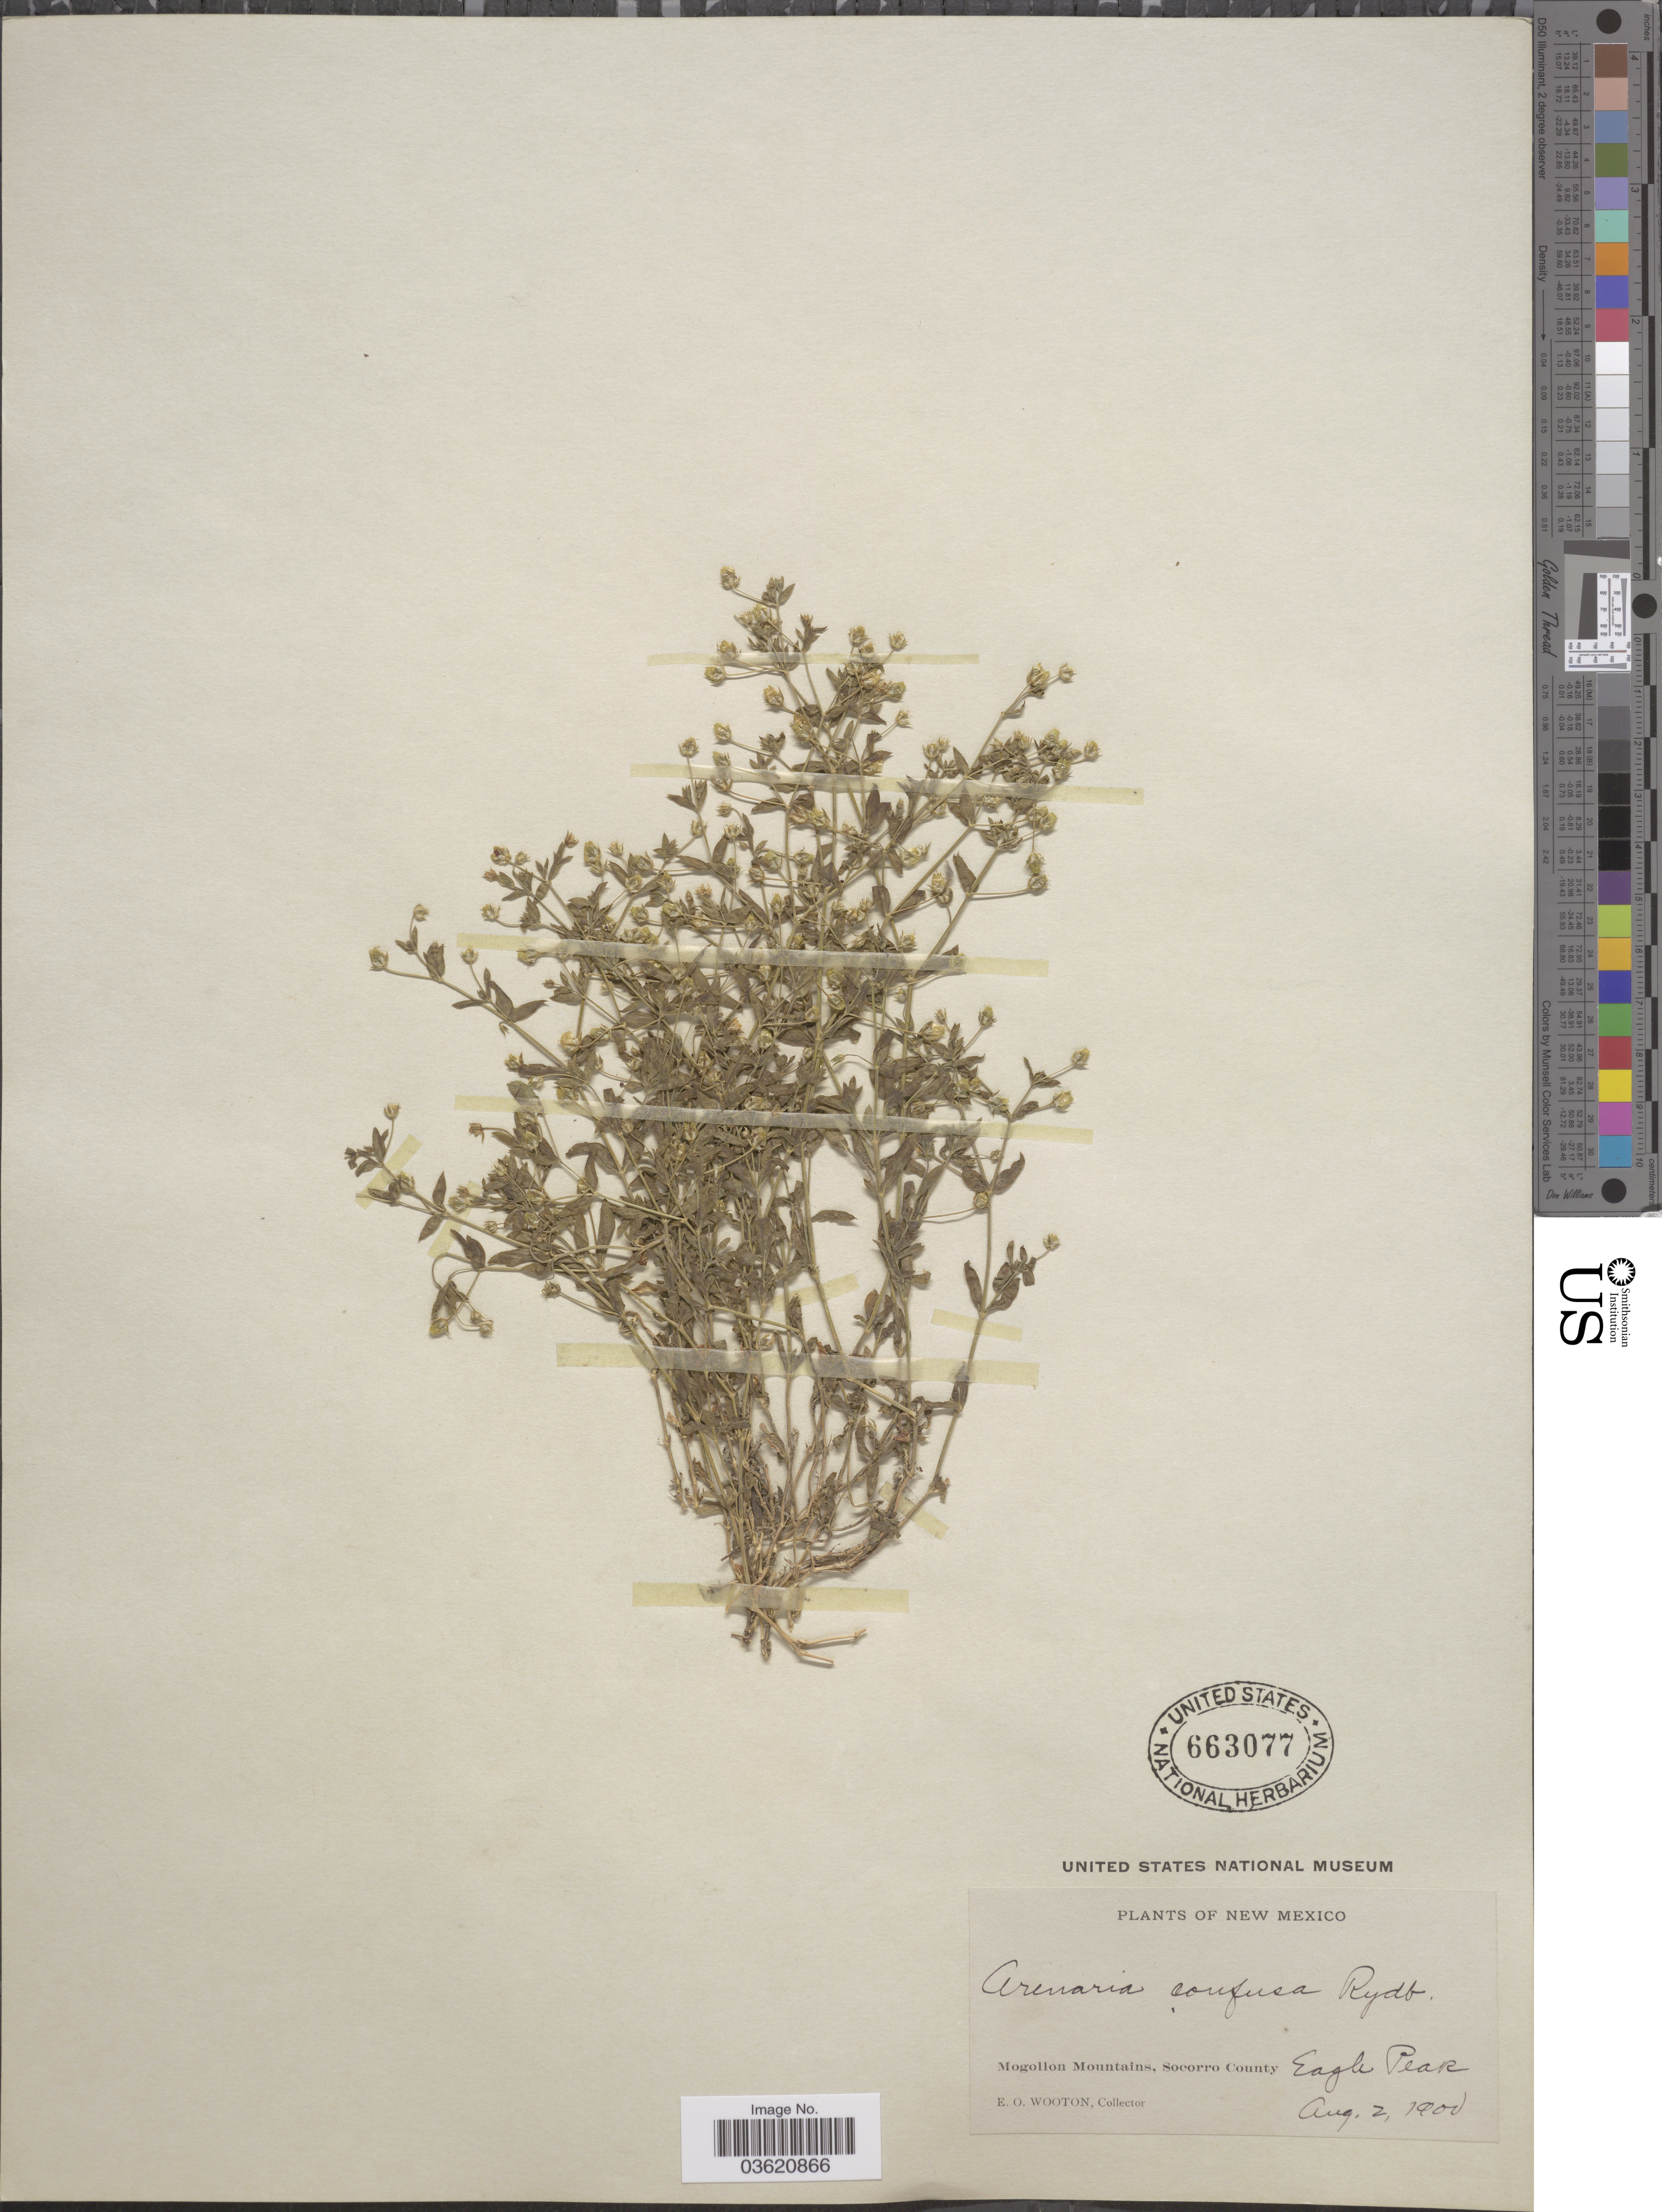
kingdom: Plantae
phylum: Tracheophyta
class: Magnoliopsida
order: Caryophyllales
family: Caryophyllaceae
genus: Arenaria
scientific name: Arenaria macdougalii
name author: A. Heller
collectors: E. O. Wooton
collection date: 1900-08-02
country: United States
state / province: New Mexico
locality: Mogollon Mountains, Socorro County. Eagle Peak.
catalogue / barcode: US 663077